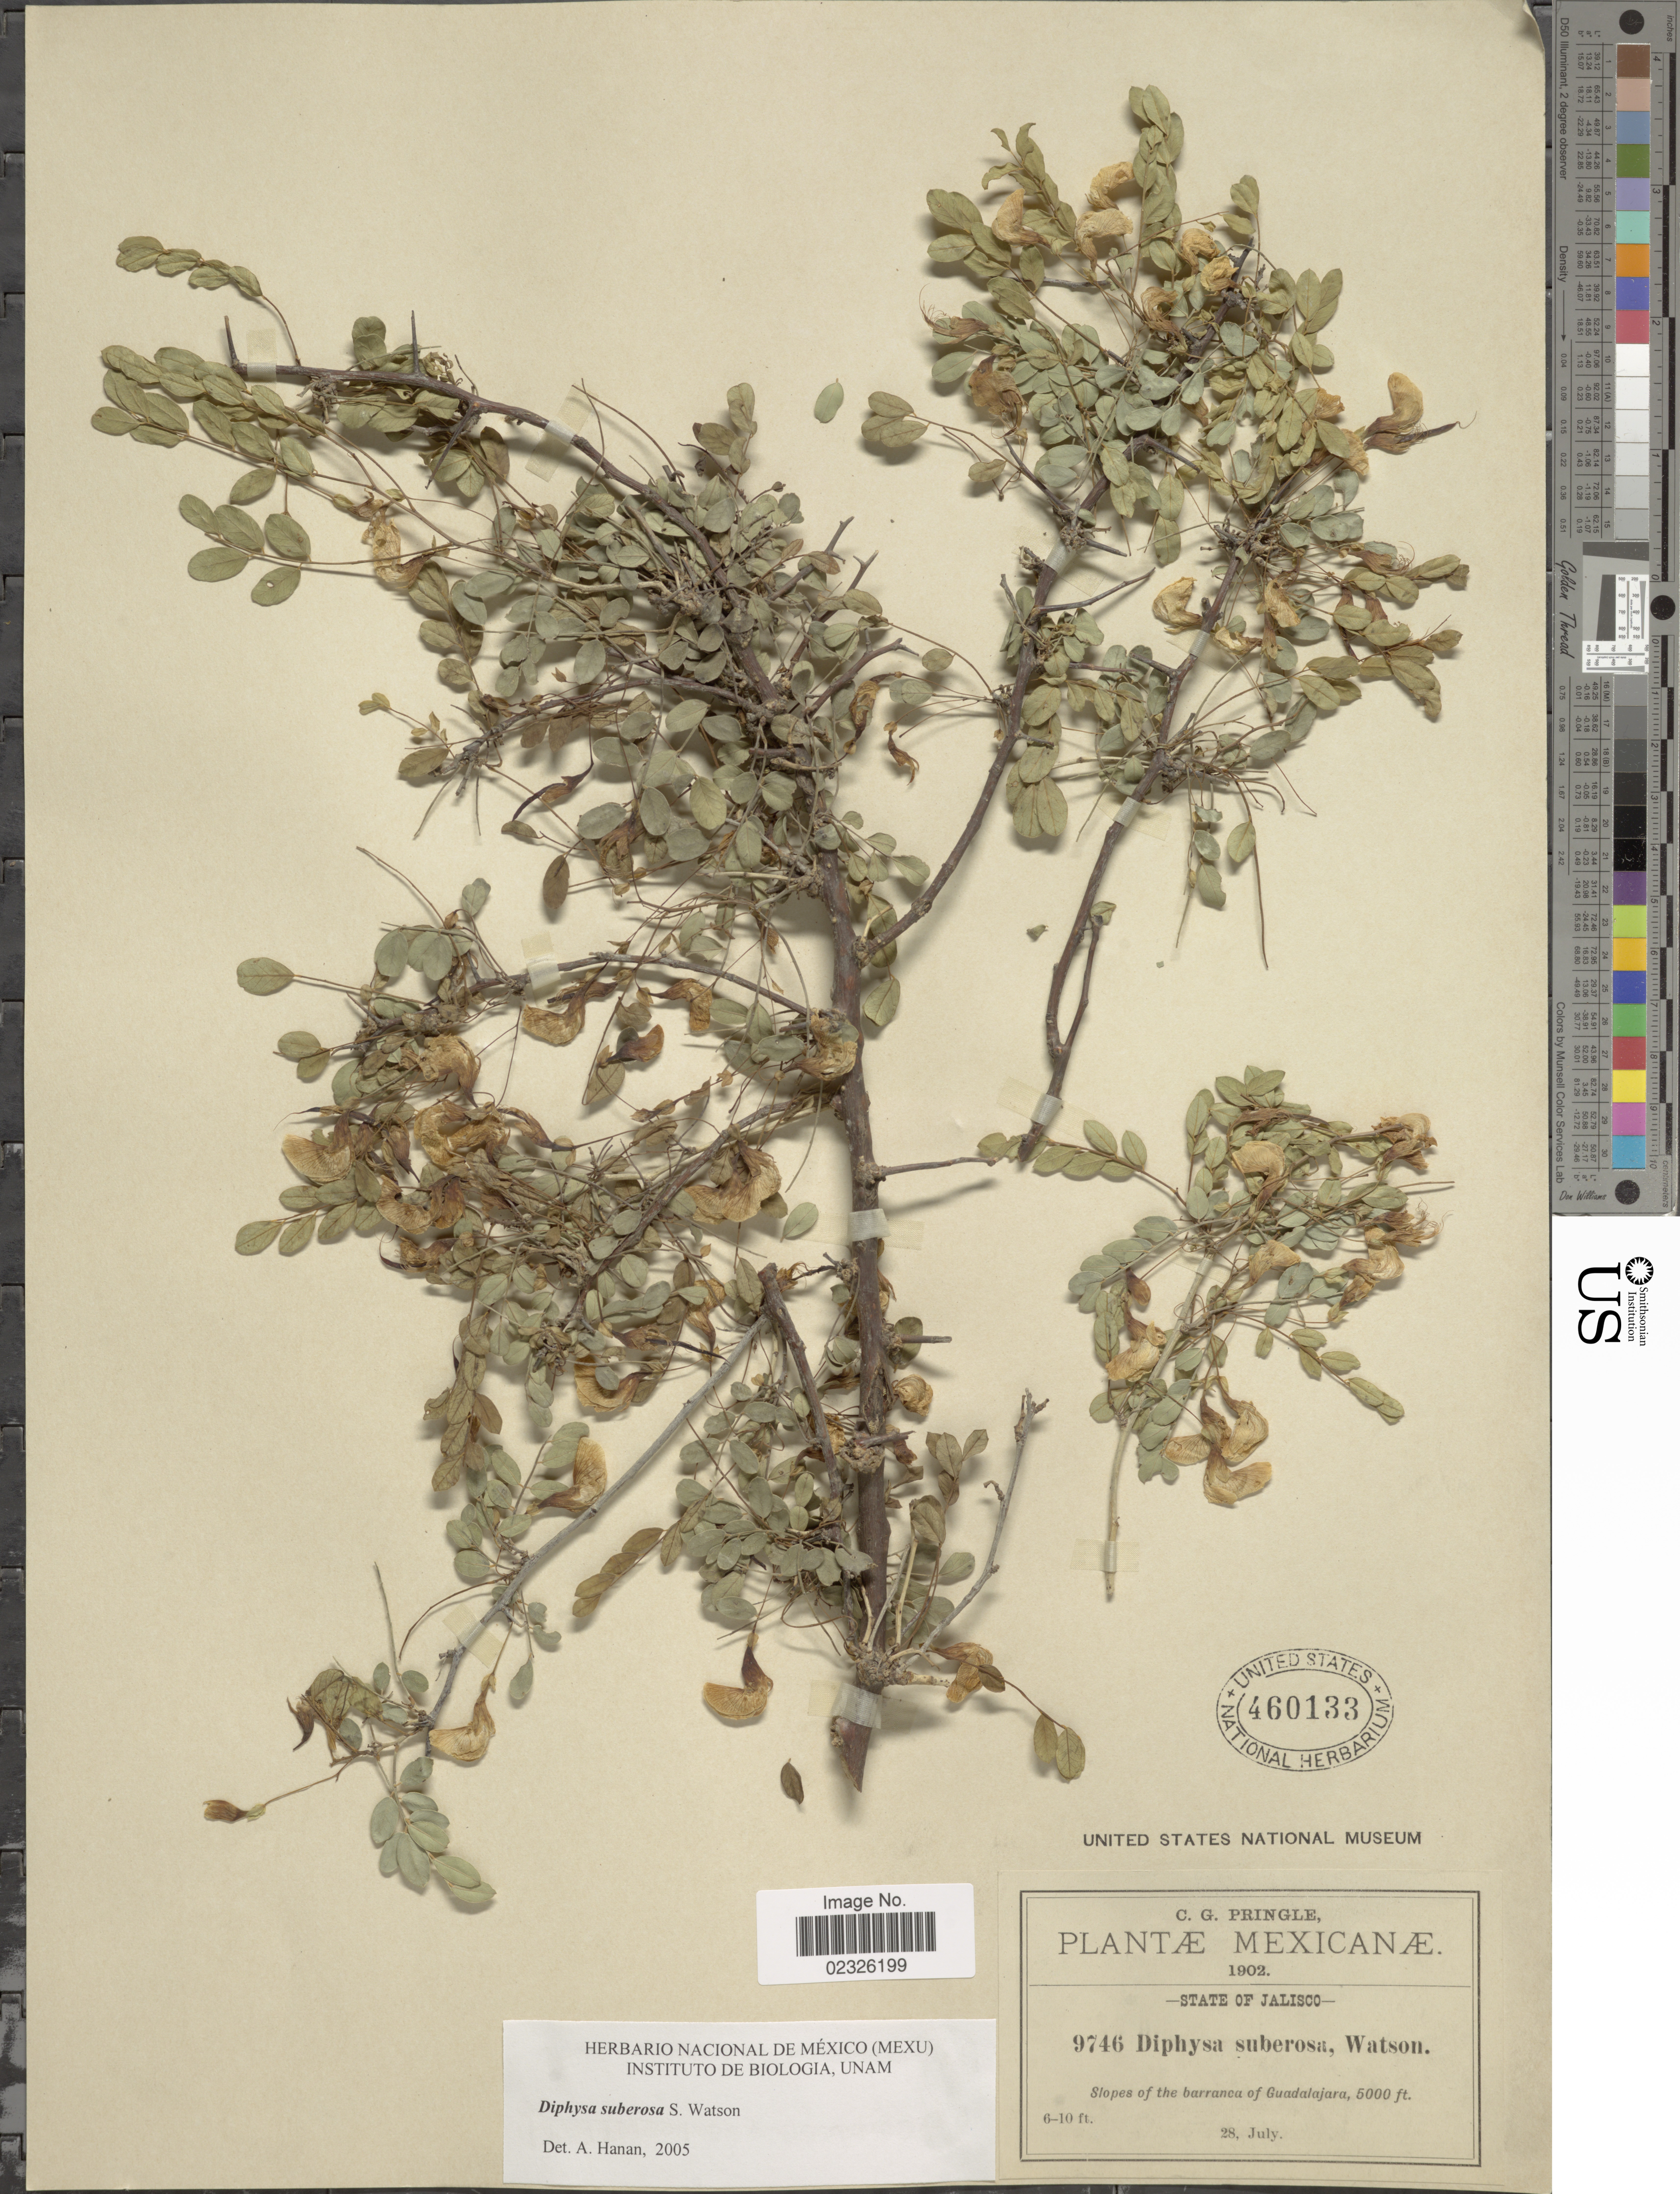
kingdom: Plantae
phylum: Tracheophyta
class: Magnoliopsida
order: Fabales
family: Fabaceae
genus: Diphysa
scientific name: Diphysa suberosa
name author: S. Watson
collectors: C. G. Pringle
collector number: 9746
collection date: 1902-07-28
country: Mexico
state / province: Jalisco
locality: Slopes of the barranca of Guadalajara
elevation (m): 1524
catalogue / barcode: US 460133